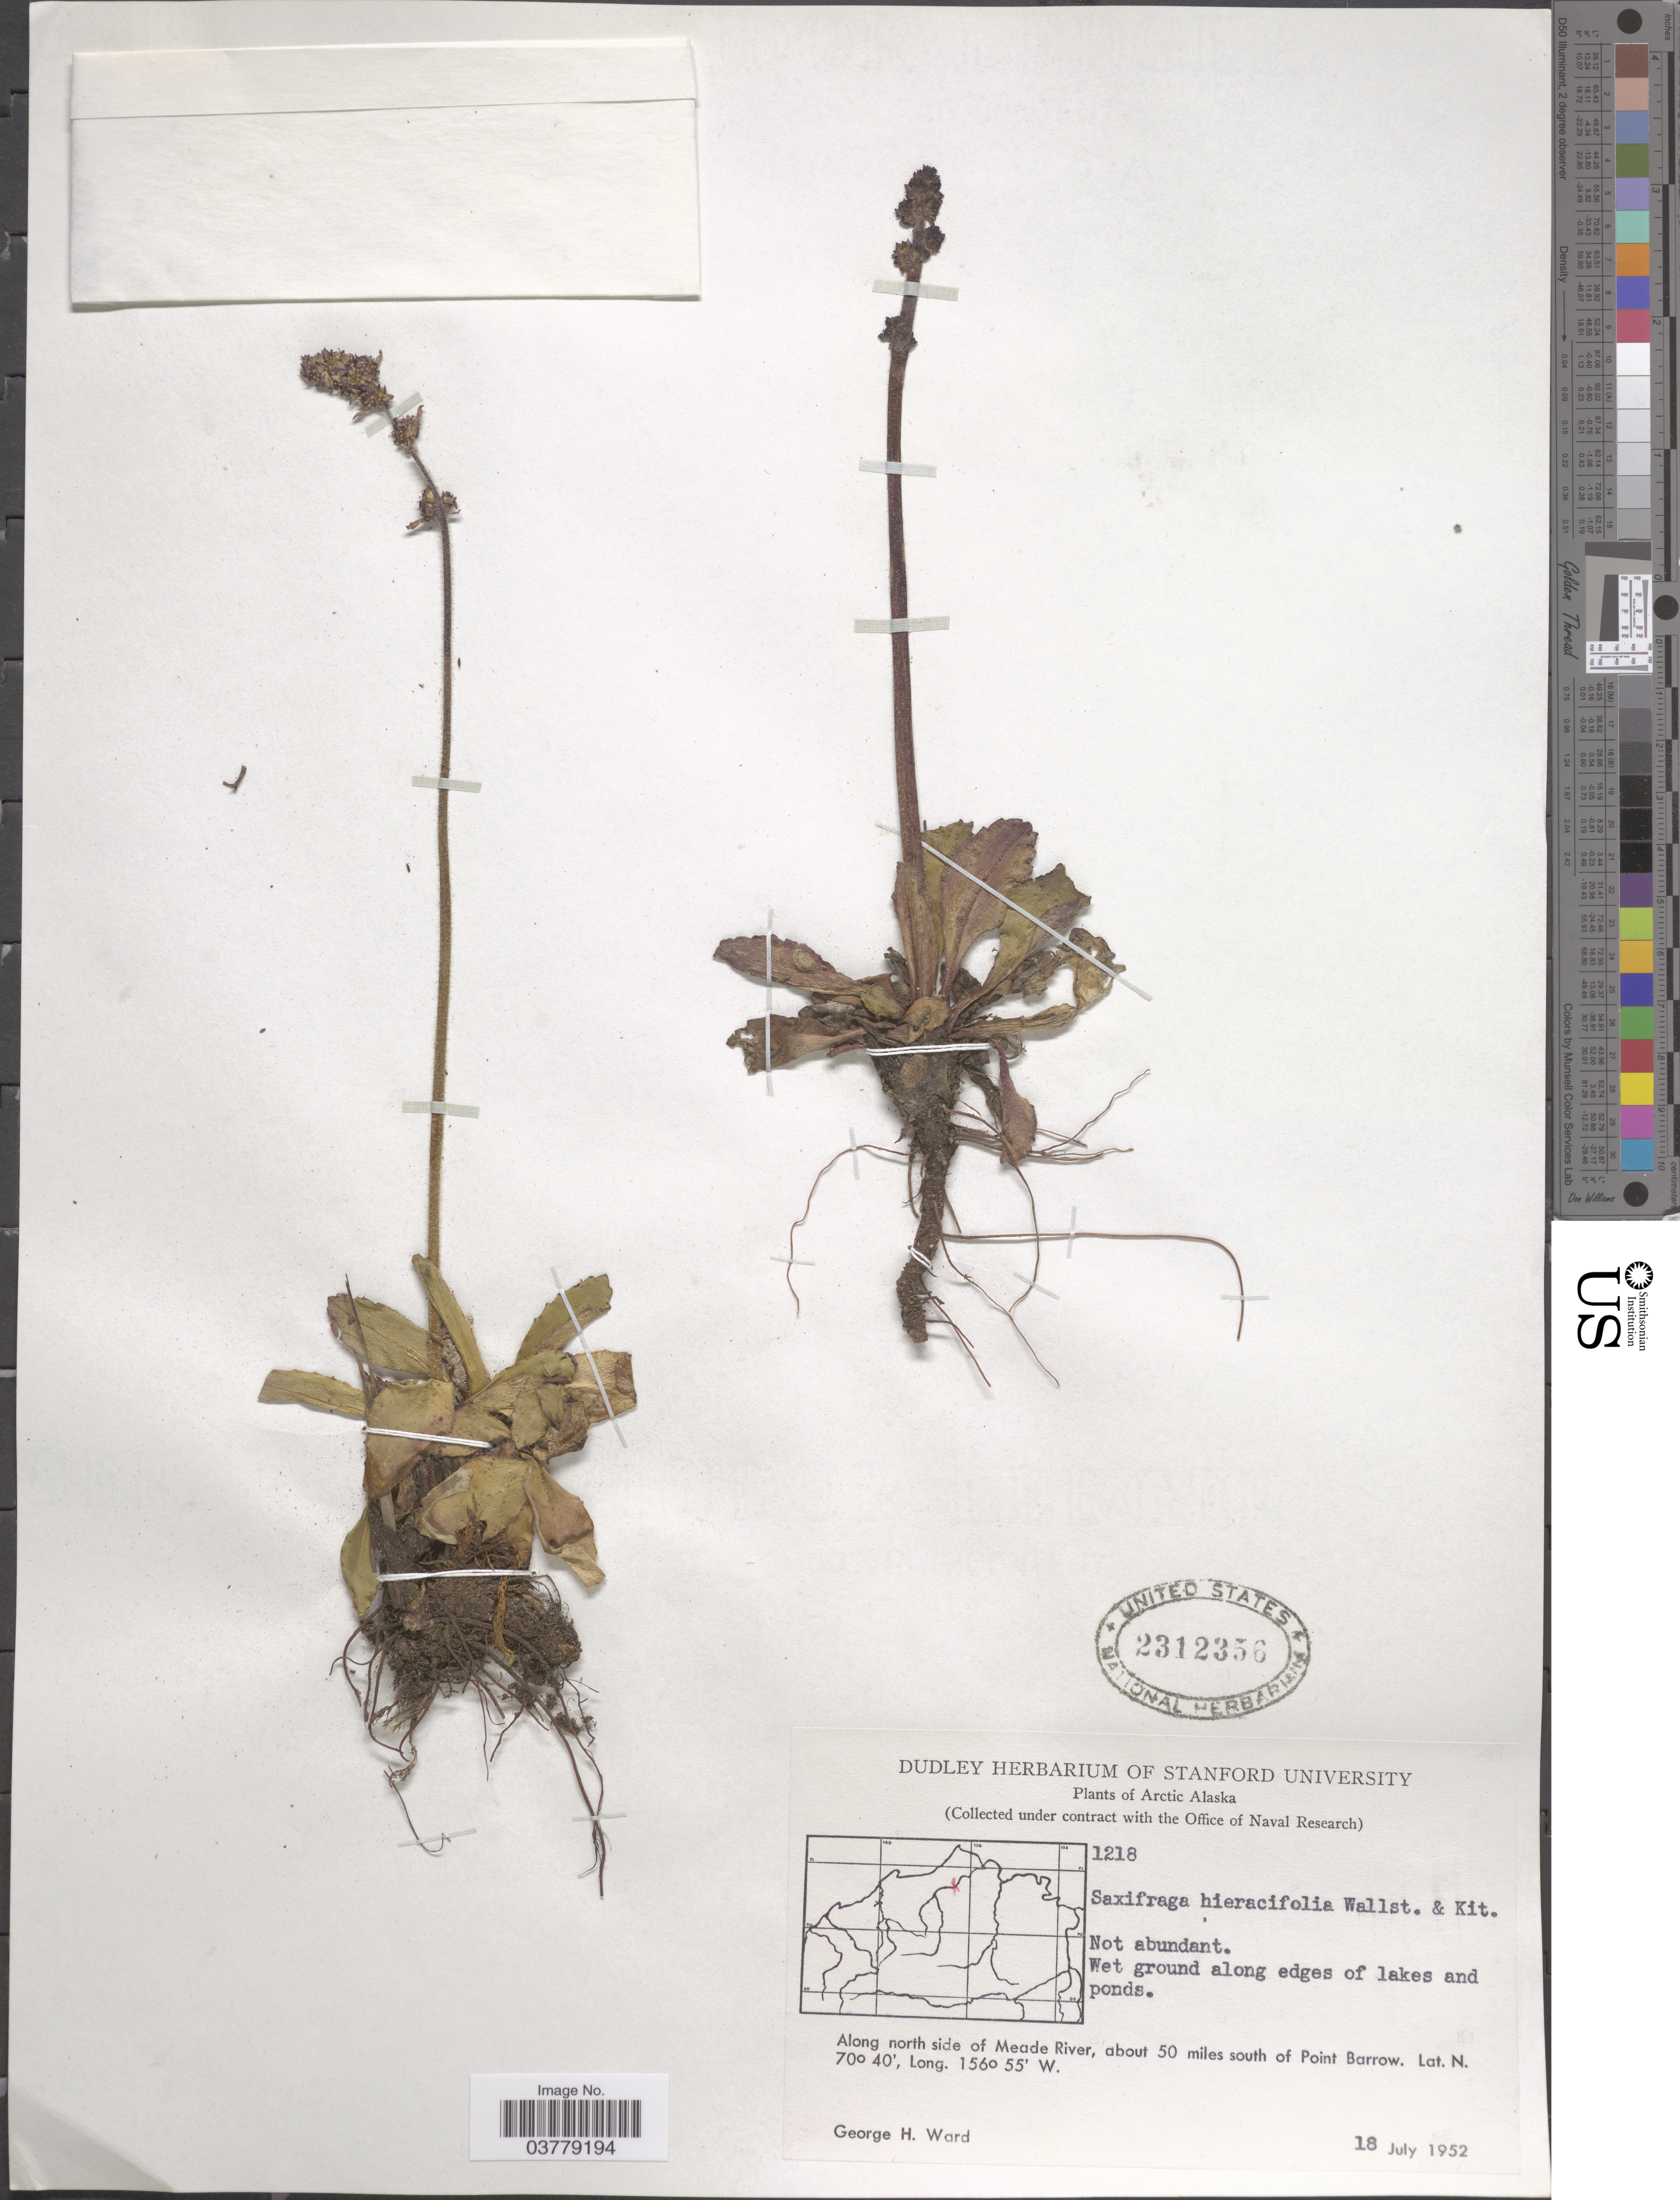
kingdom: Plantae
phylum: Tracheophyta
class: Magnoliopsida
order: Saxifragales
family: Saxifragaceae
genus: Micranthes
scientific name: Micranthes hieraciifolia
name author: (Waldst. & Kit. ex Willd.) Haw.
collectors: G. H. Ward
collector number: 1218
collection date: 1952-07-18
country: United States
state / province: Alaska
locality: Arctic Alaska. Along north side of Meade River, about 50 miles south of Point Barrow.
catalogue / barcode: US 2312356